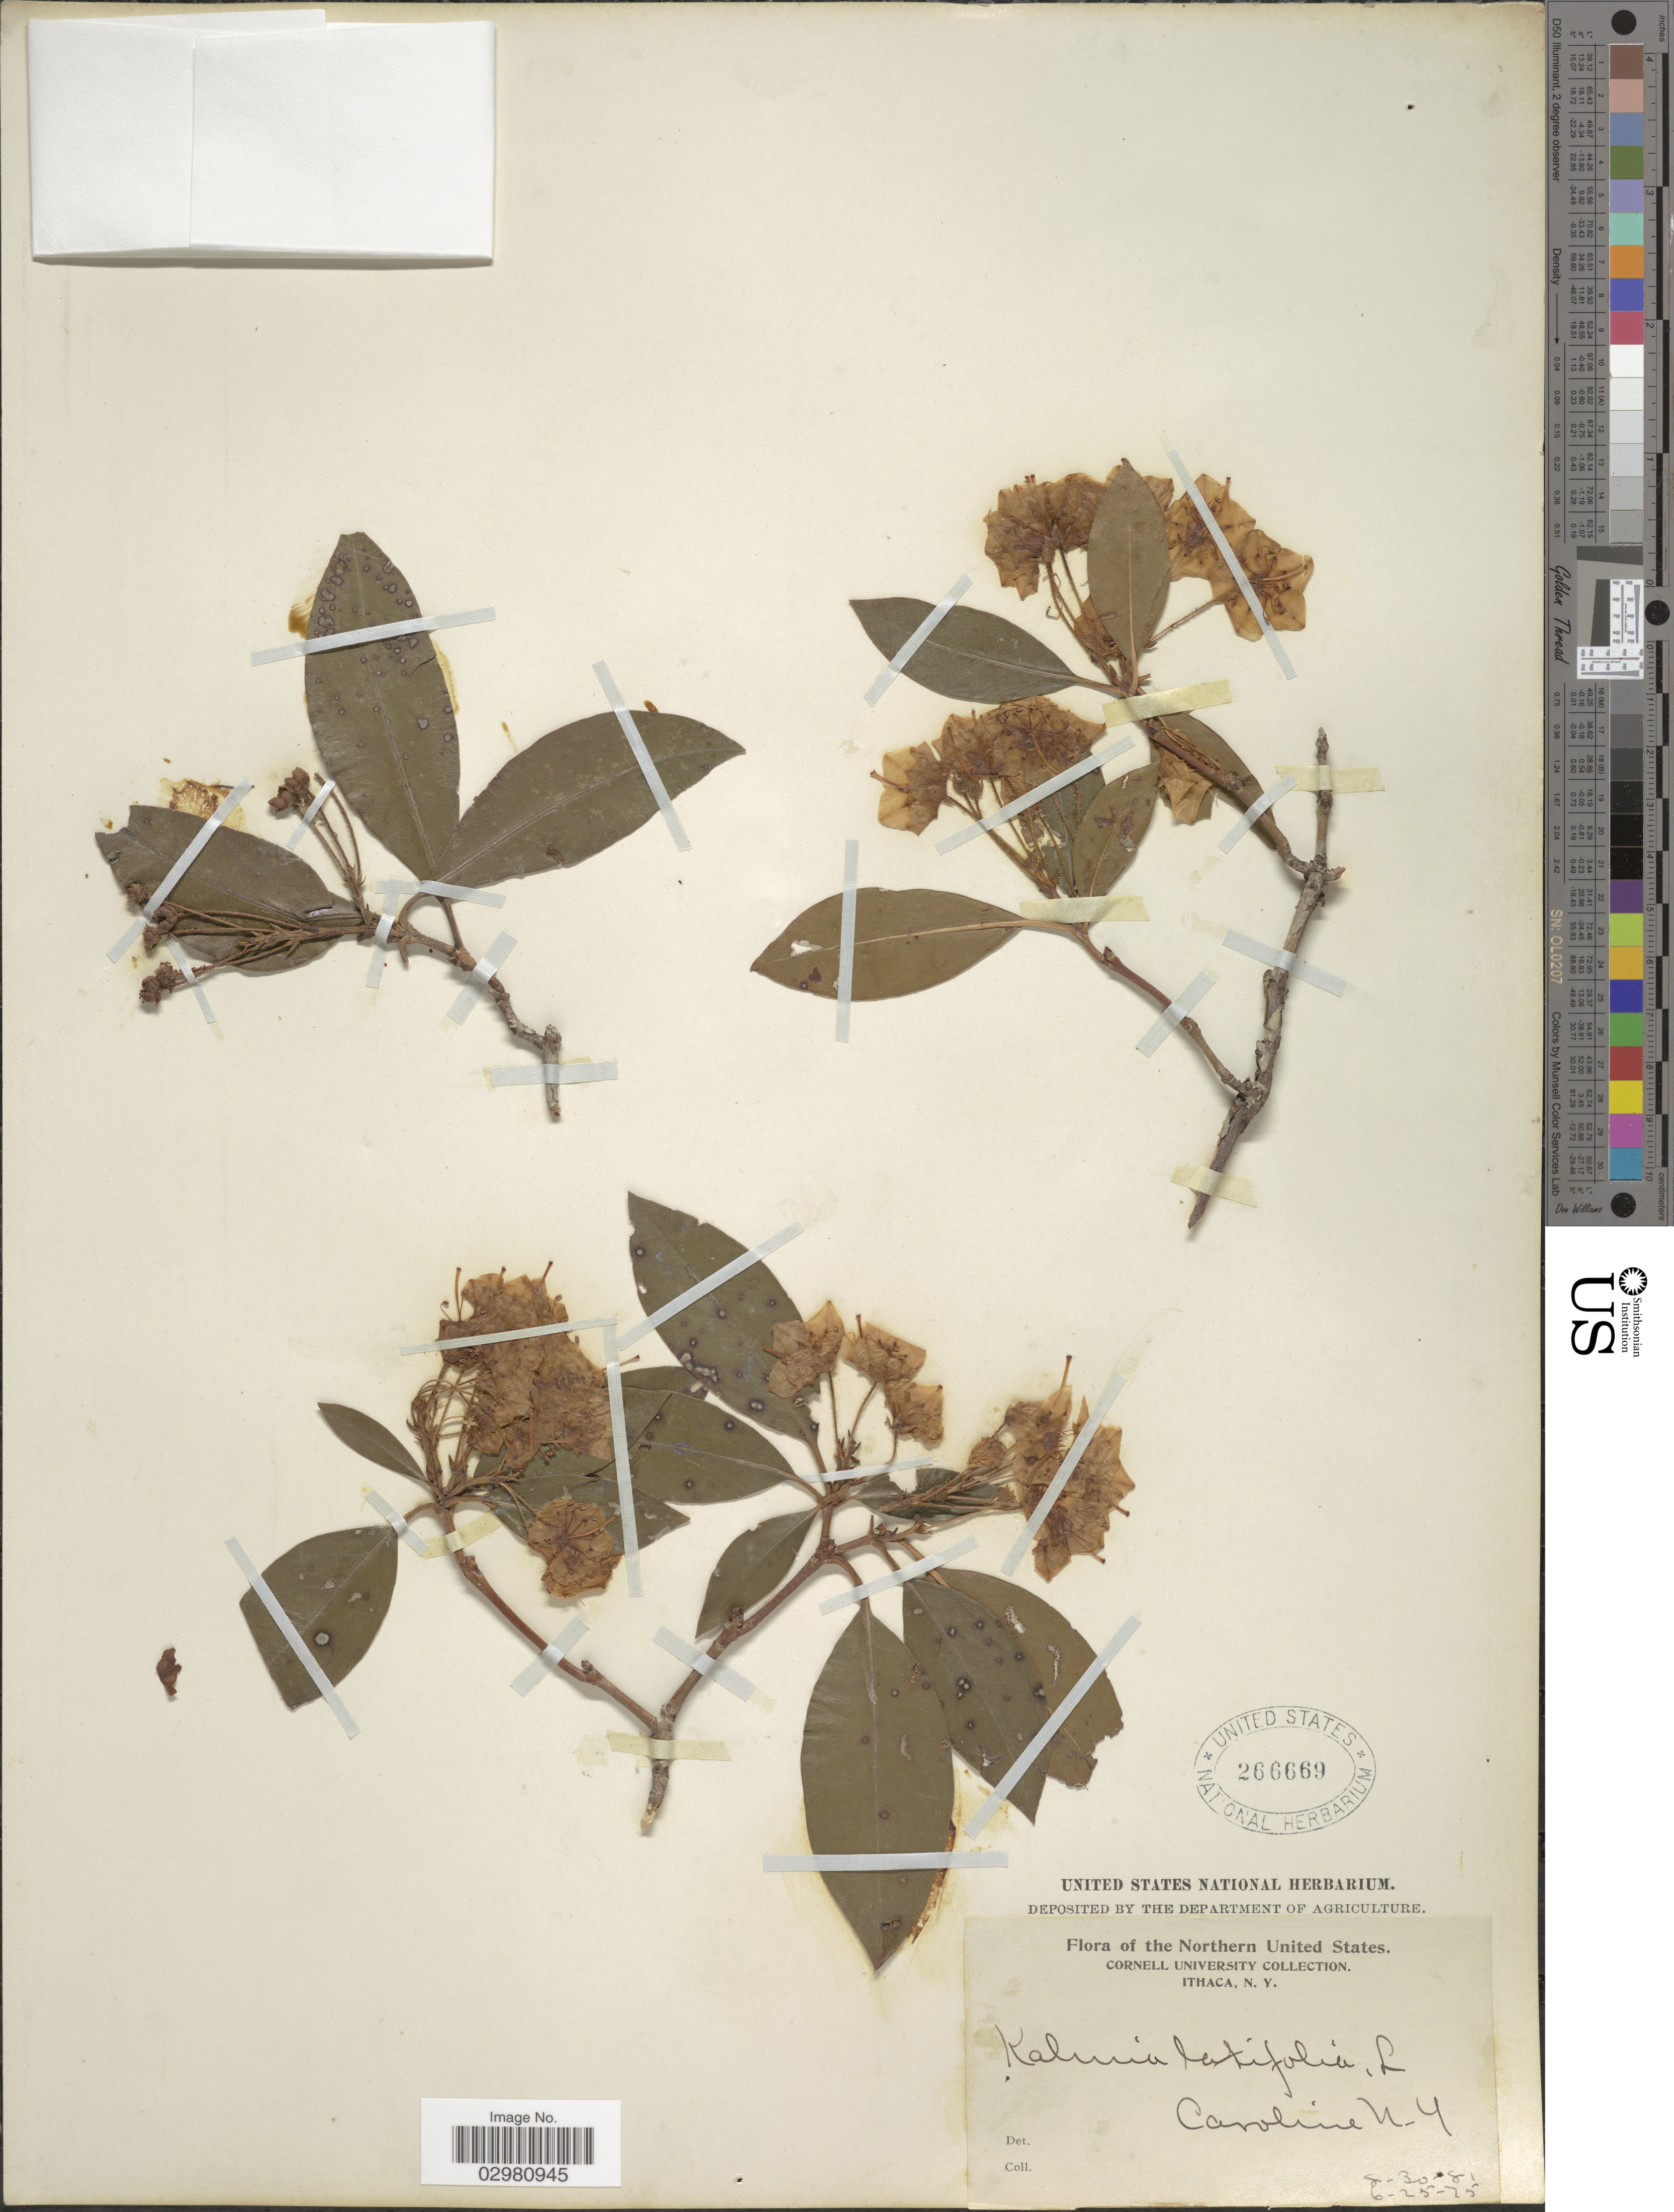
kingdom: Plantae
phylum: Tracheophyta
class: Magnoliopsida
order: Ericales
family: Ericaceae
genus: Kalmia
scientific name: Kalmia latifolia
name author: L.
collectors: Cornell University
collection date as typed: Transcribed d/m/y: 25/6/75 to 30/8/81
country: United States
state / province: New York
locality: Northern United States. Caroline N.Y.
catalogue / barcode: US 266669